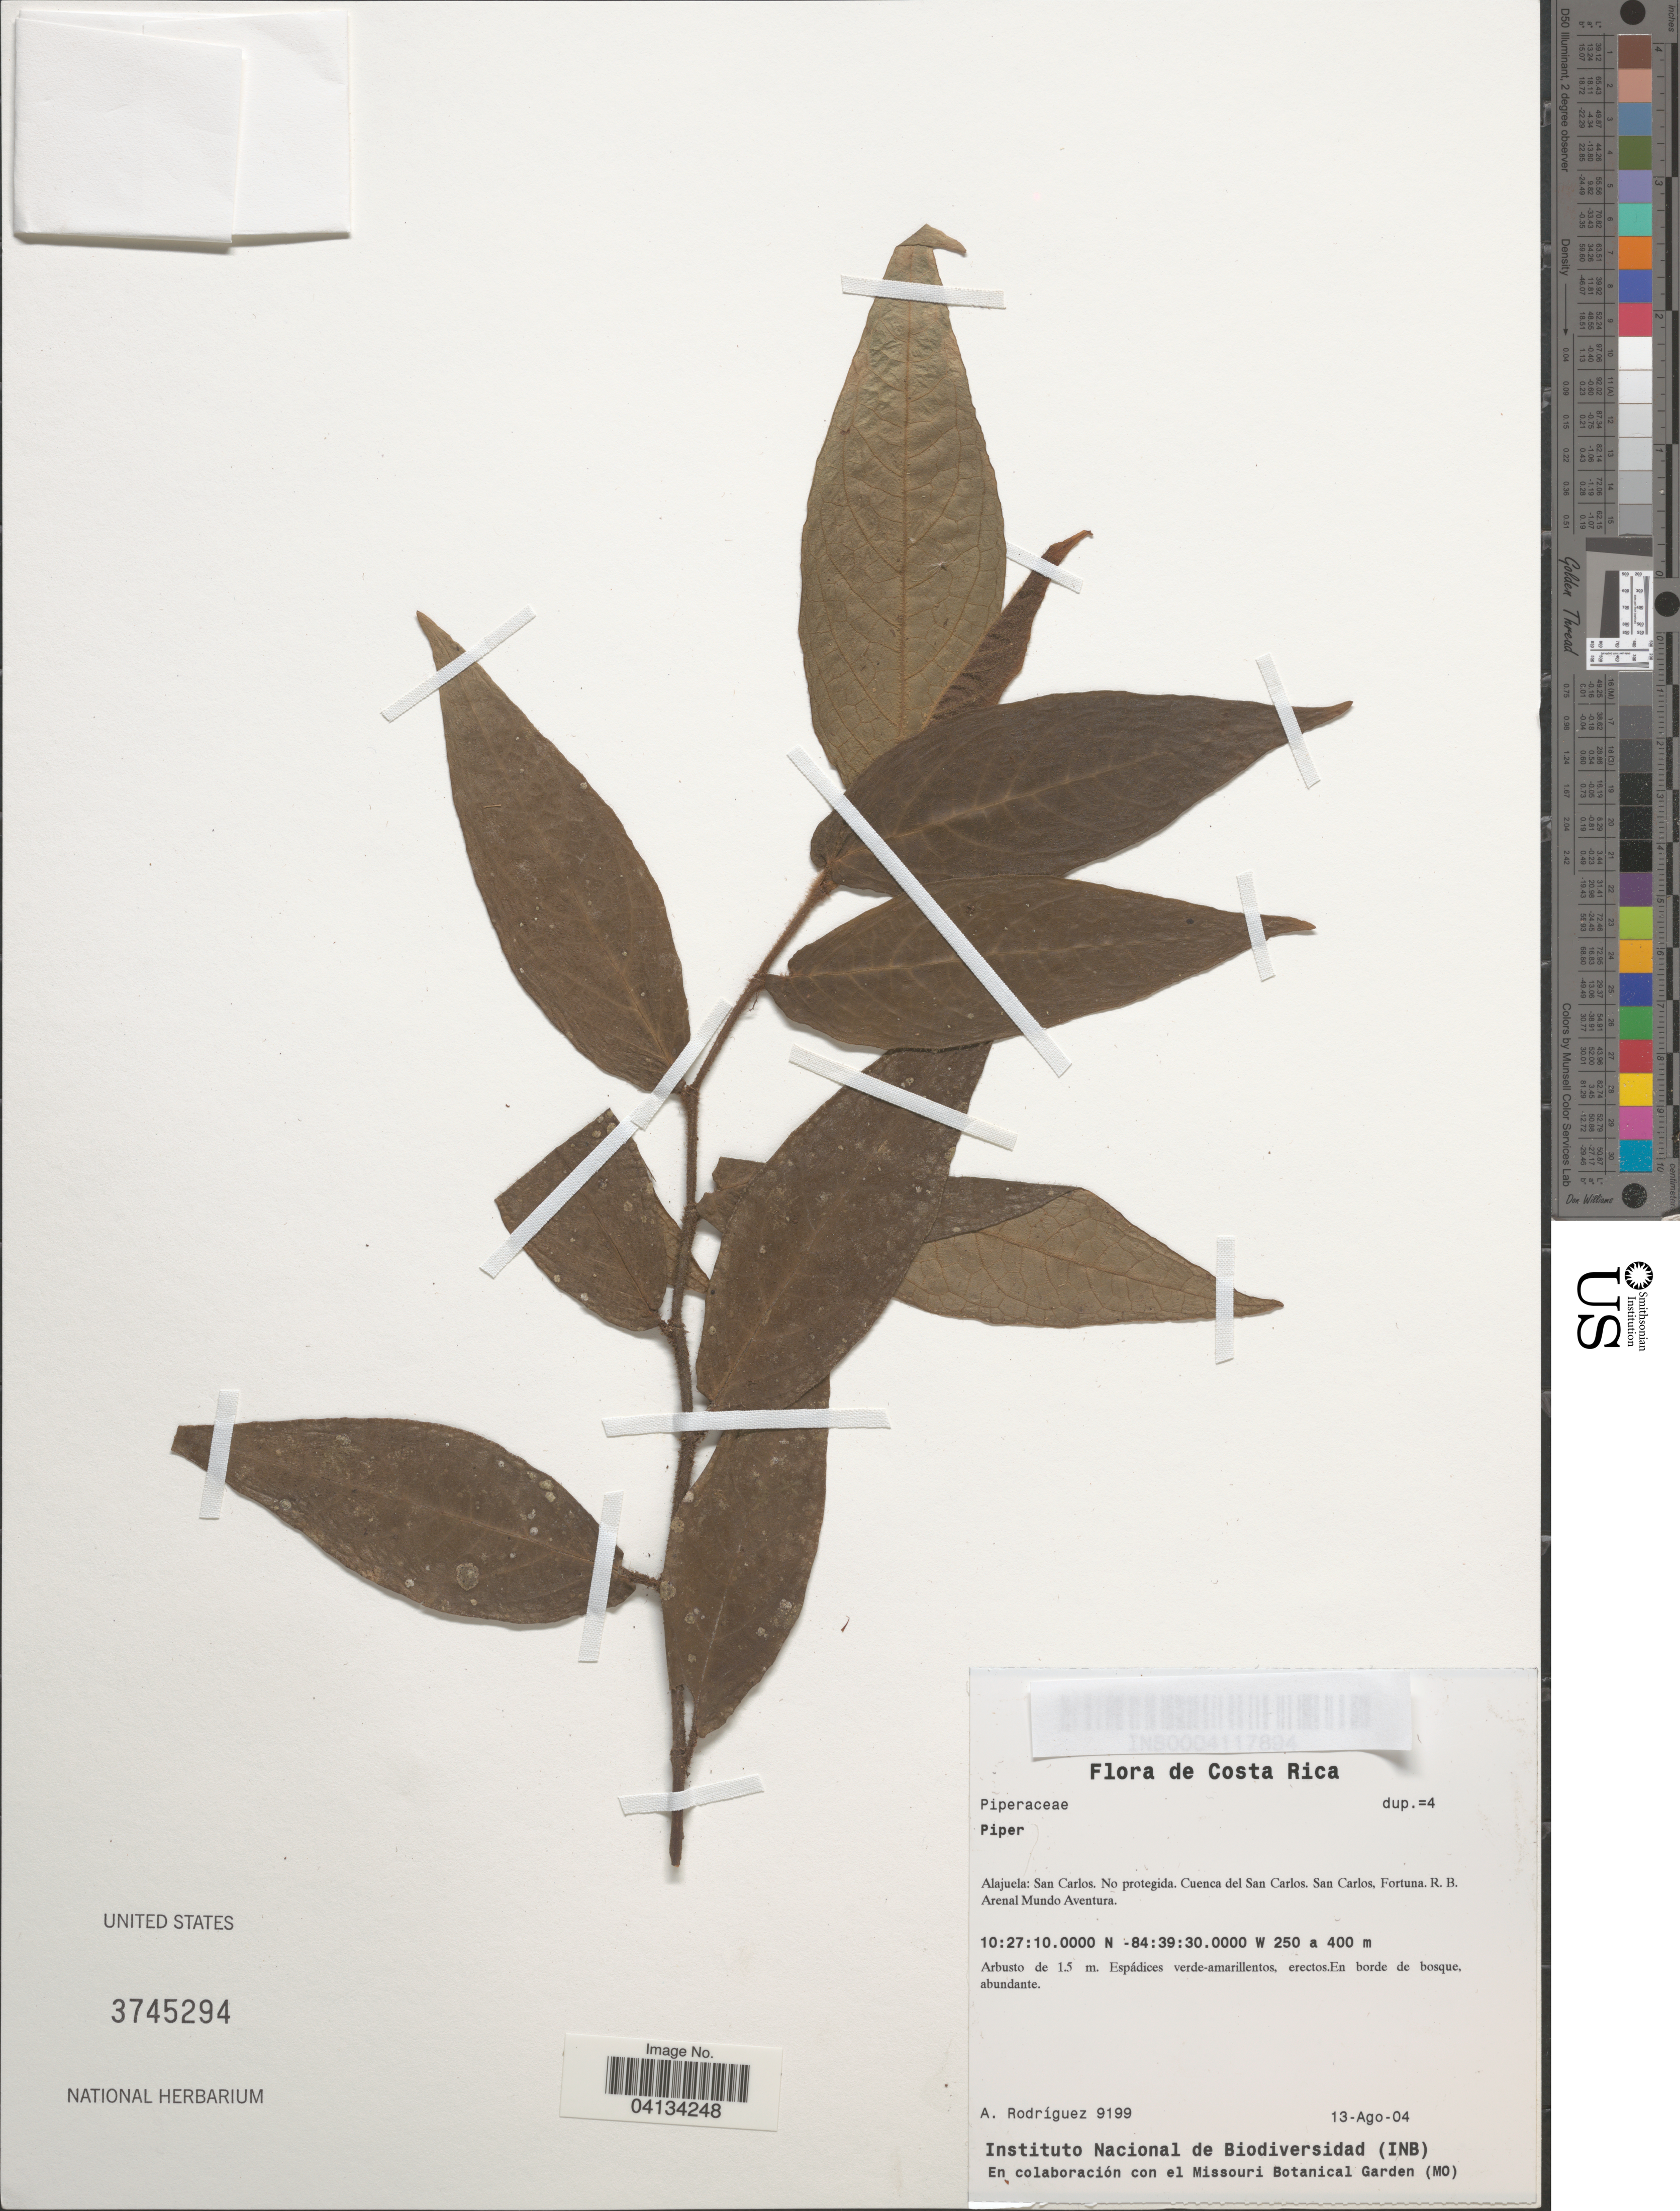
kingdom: Plantae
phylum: Tracheophyta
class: Magnoliopsida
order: Piperales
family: Piperaceae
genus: Piper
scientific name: Piper sp.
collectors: A. Rodríguez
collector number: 9199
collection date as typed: Transcribed d/m/y: 13/8/4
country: Costa Rica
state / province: Alajuela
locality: San Carlos. No Protegida. Cuenca del San Carlos. San Carlos, Fortuna. R. B. Arenal Mundo Aventura.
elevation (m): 250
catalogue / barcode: US 3745294